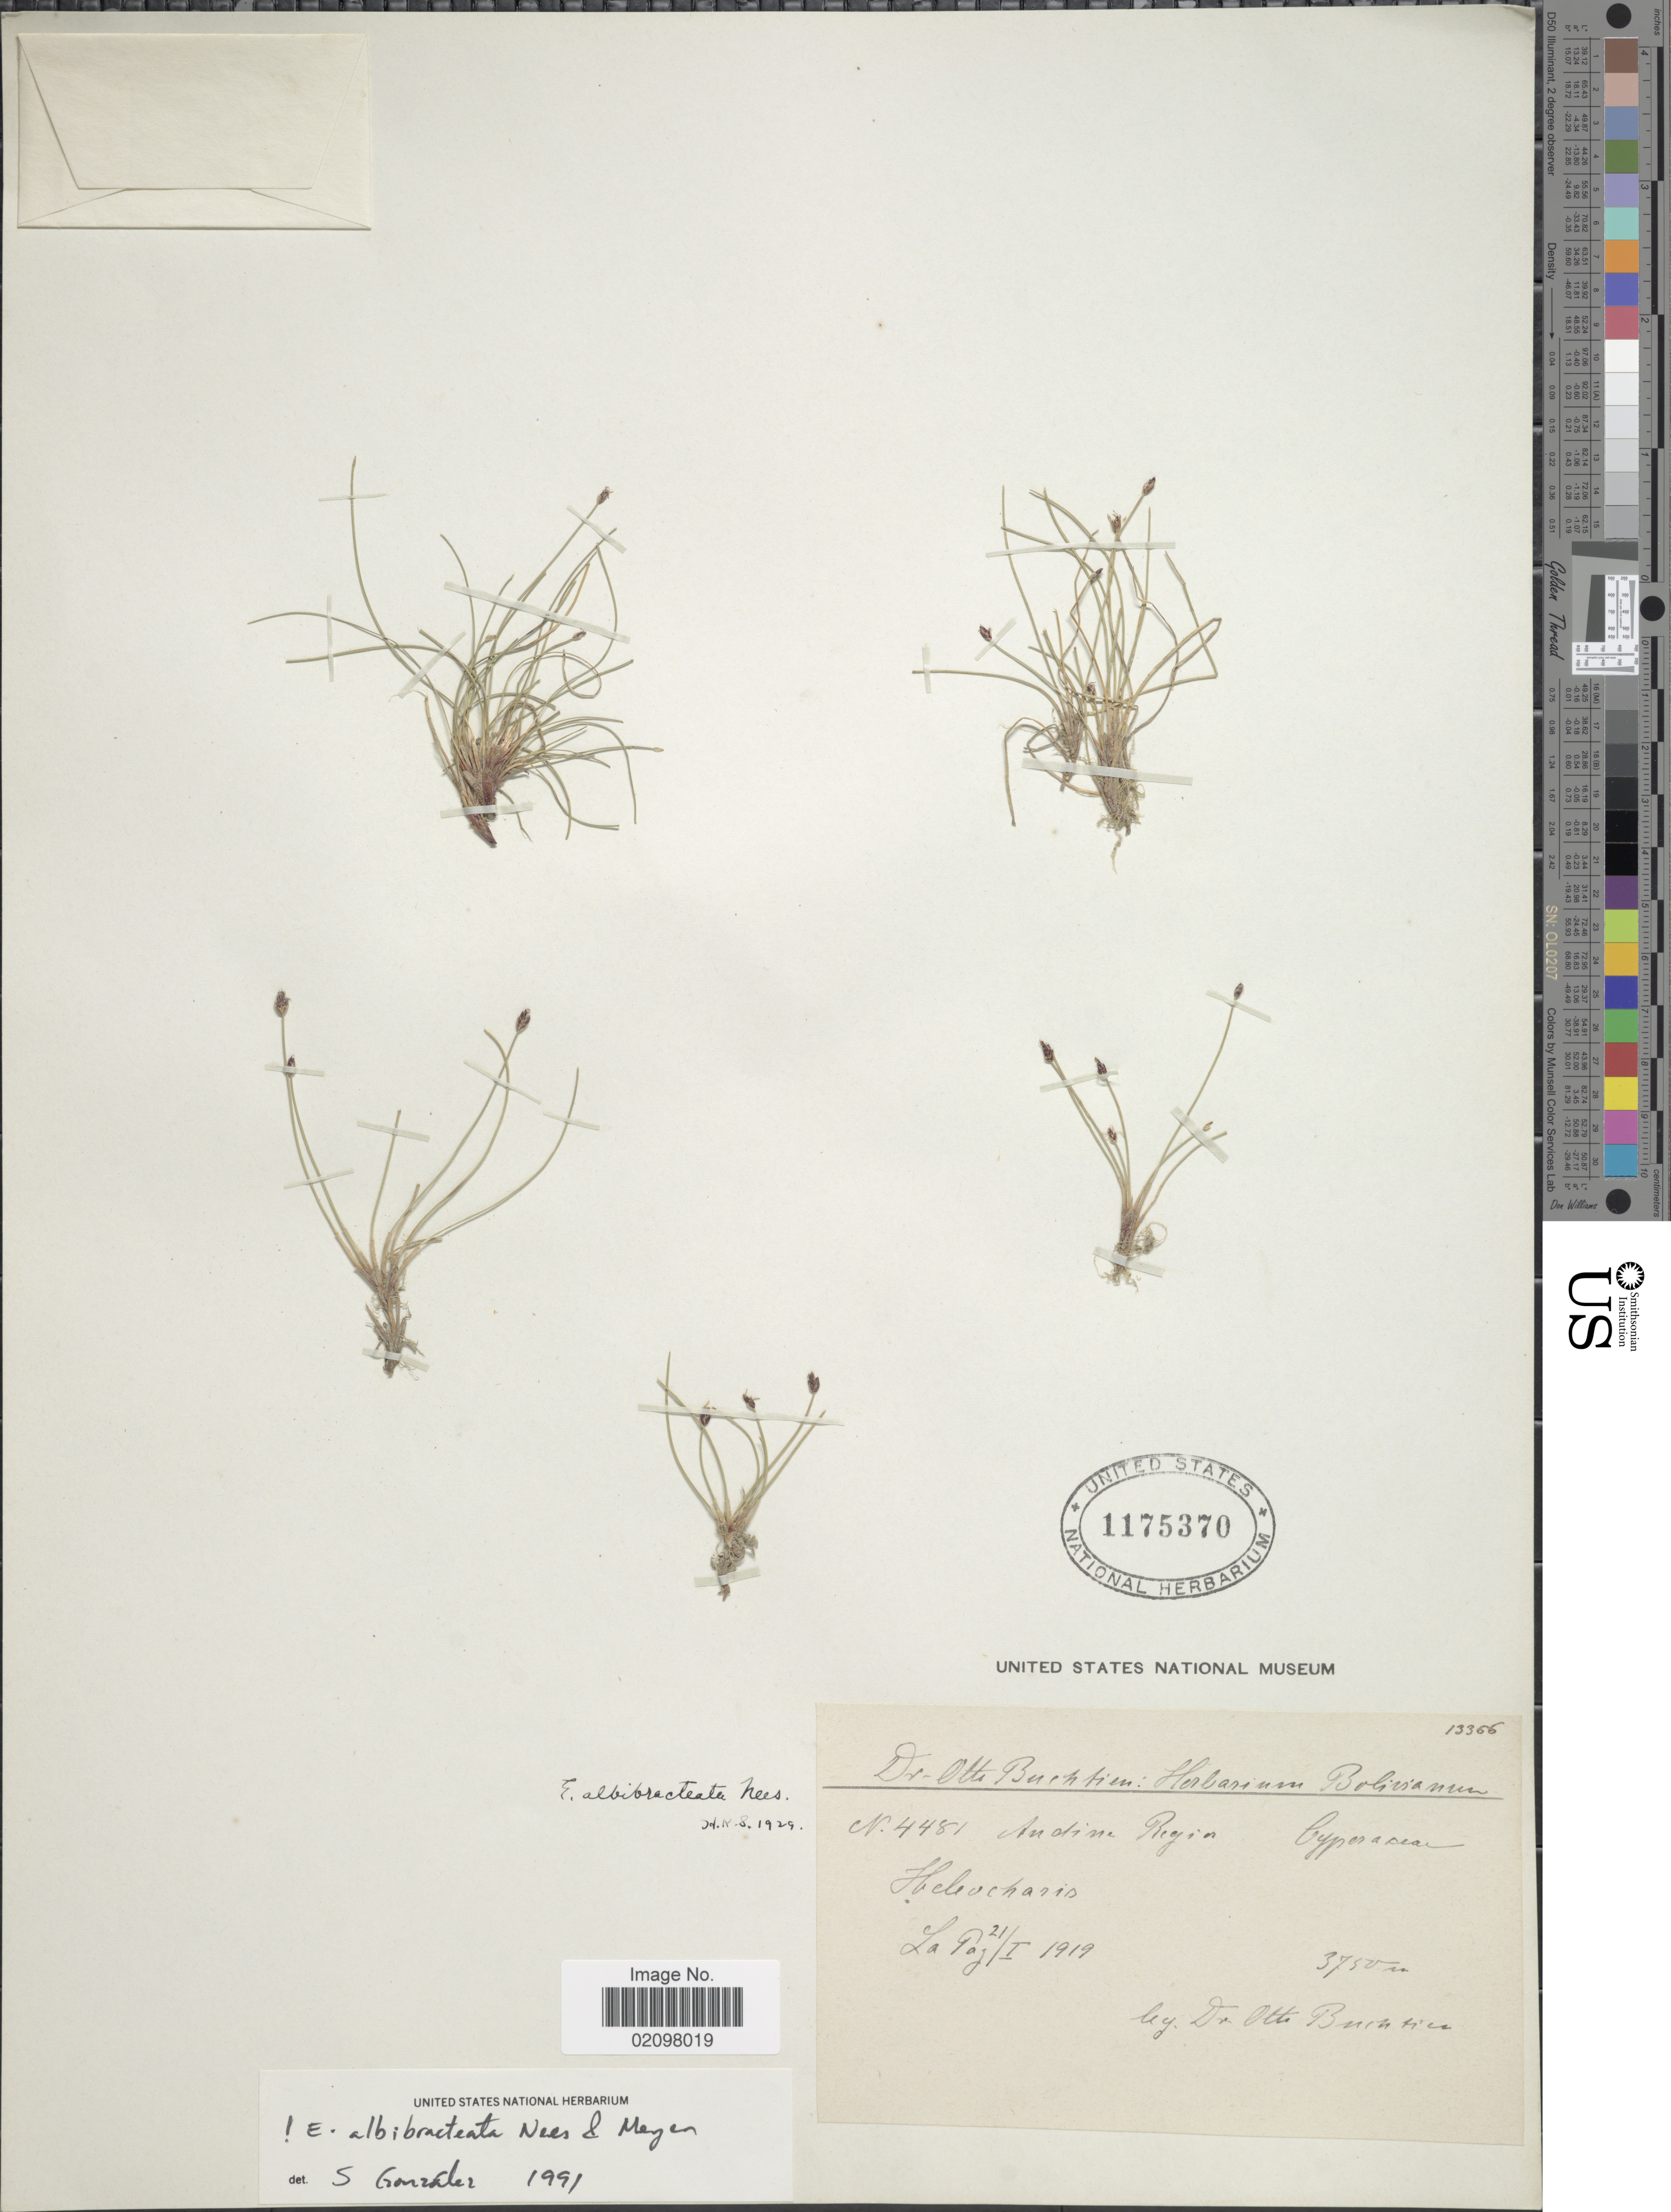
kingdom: Plantae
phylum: Tracheophyta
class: Liliopsida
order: Poales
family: Cyperaceae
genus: Eleocharis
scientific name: Eleocharis albibracteata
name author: Nees & Meyen ex Kunth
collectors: O. Buchtien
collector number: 13366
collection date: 1919-01-21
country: Bolivia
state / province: La Paz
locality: Andine Region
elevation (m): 3750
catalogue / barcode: US 1175370